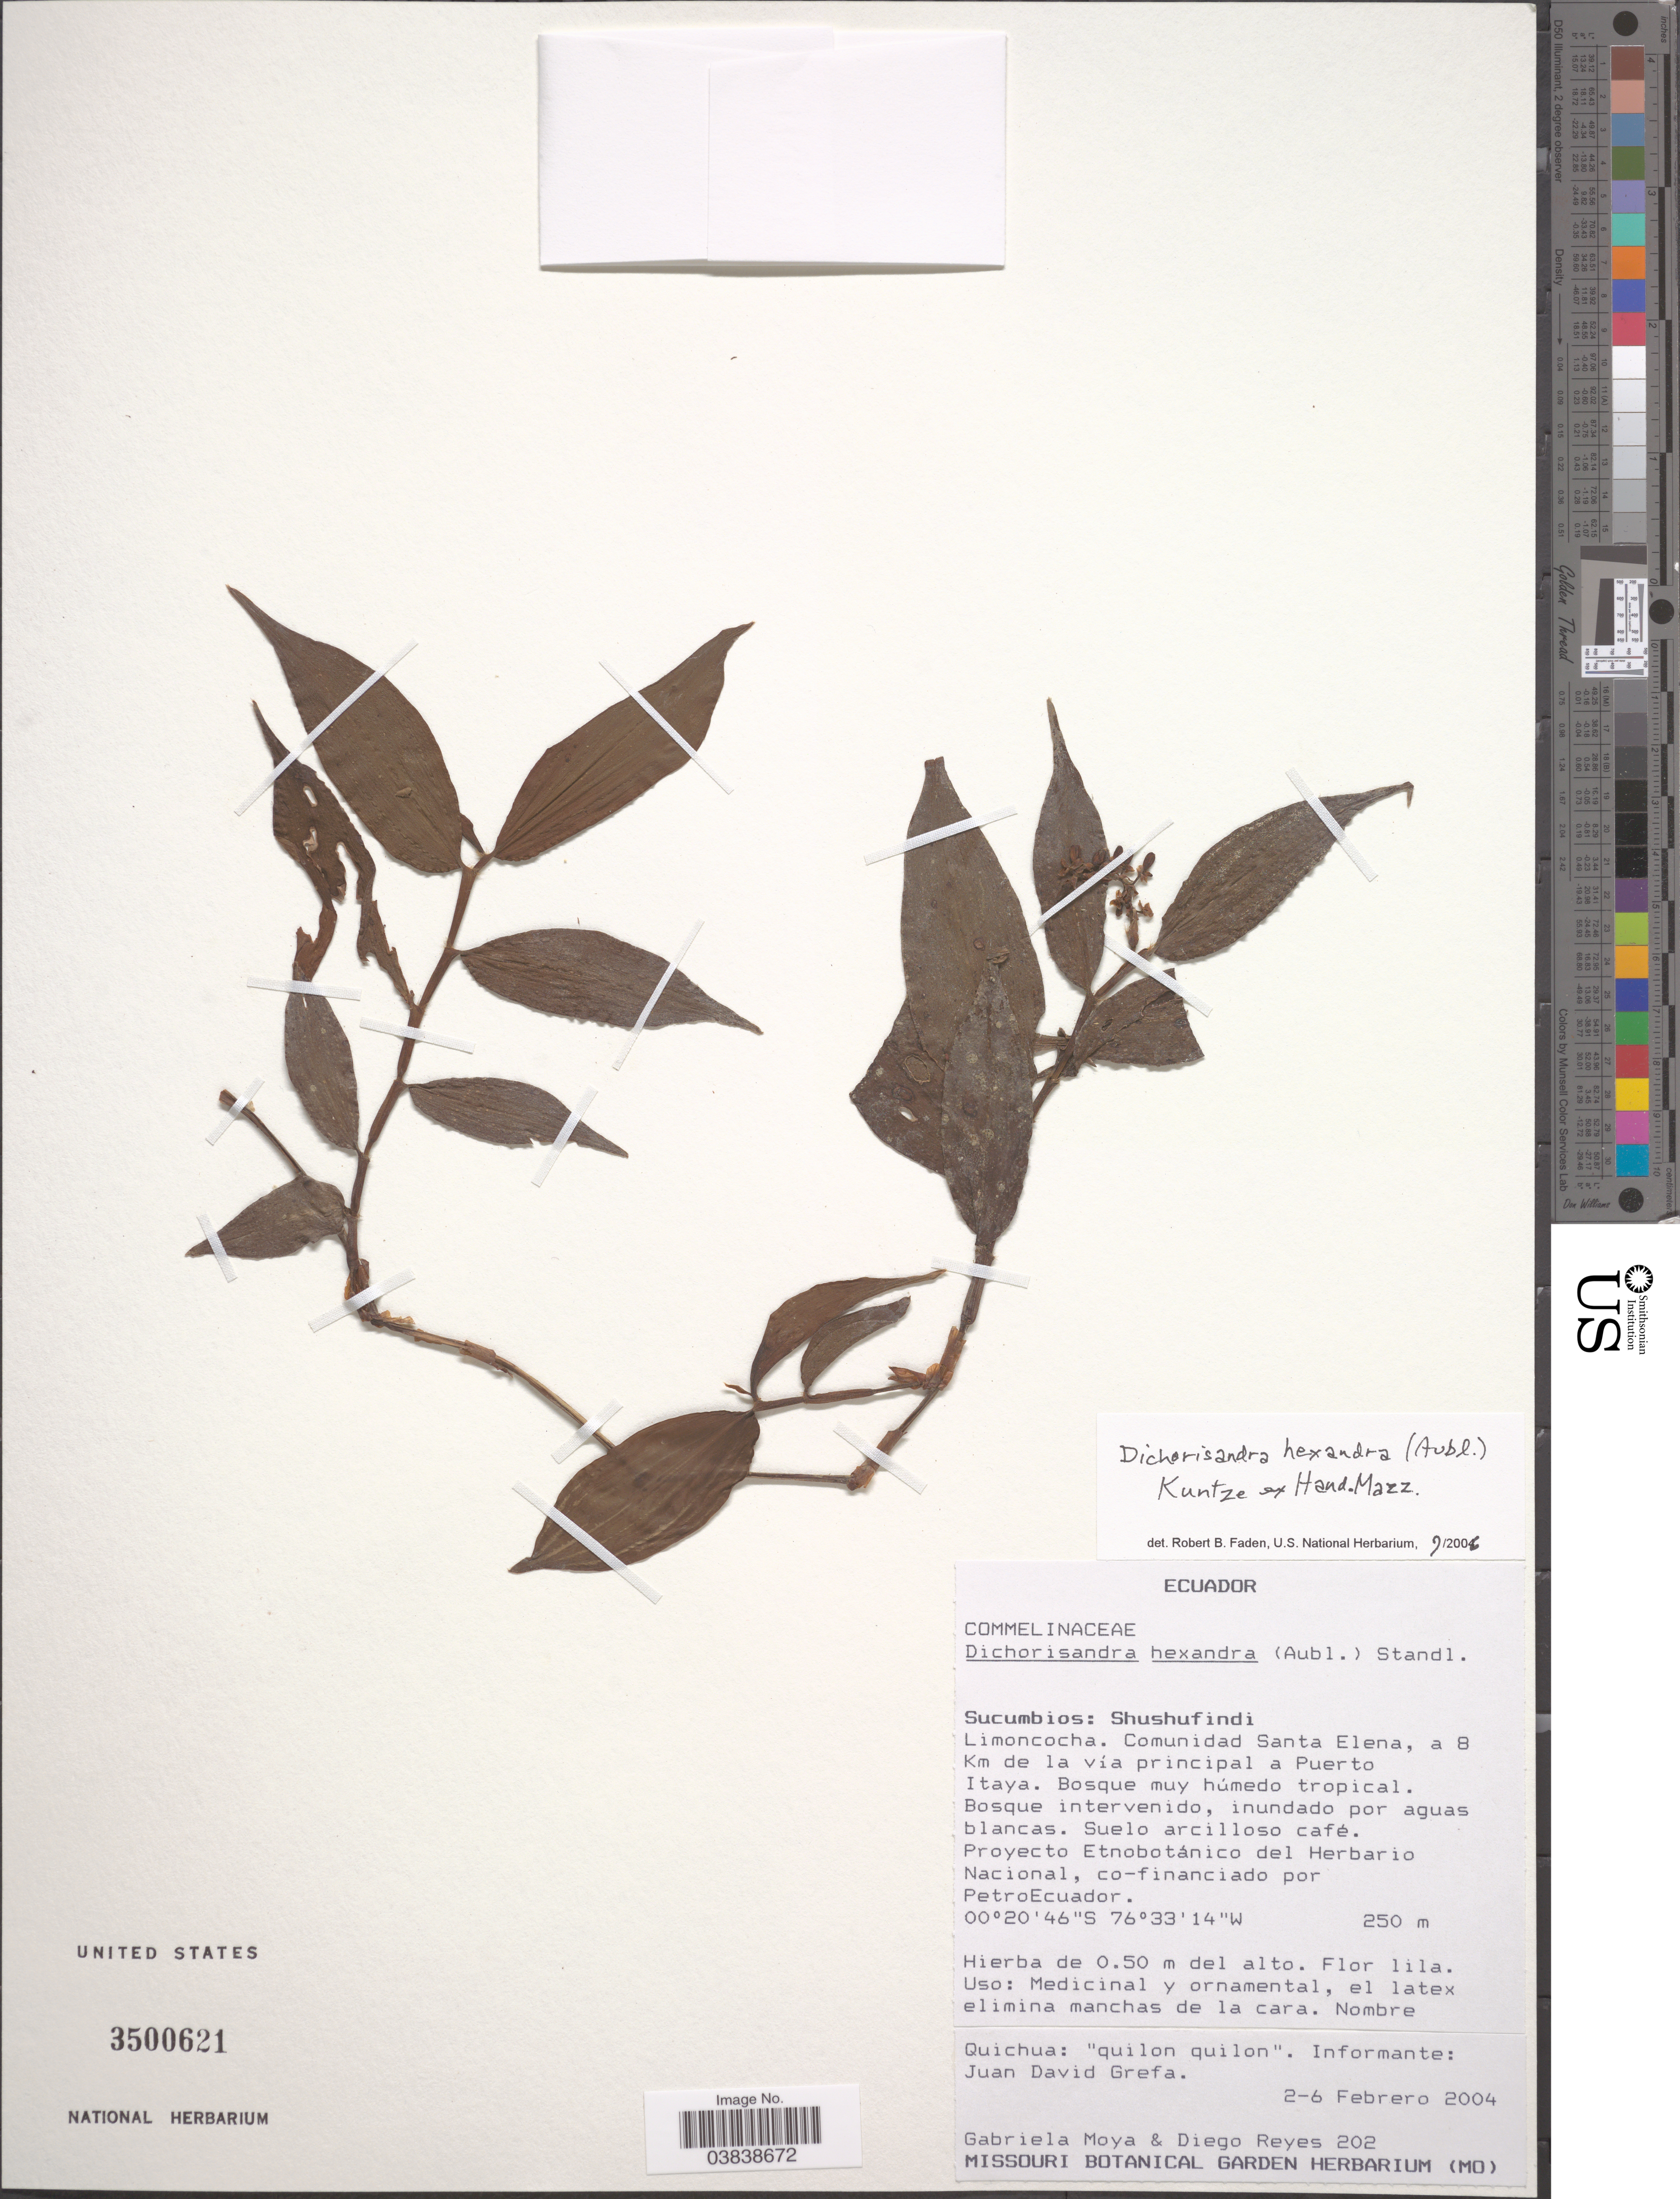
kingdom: Plantae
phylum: Tracheophyta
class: Liliopsida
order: Commelinales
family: Commelinaceae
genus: Dichorisandra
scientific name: Dichorisandra hexandra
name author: (Aubl.) Standl.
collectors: G. Moya & D. Reyes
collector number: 202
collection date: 2004-02-02/2004-02-06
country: Ecuador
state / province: Sucumbíos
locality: Shushufindi. Limoncocha. Comunidad Santa Elena, a 8 Km de la vía principal a Puerto Itaya.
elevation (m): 250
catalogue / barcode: US 3500621